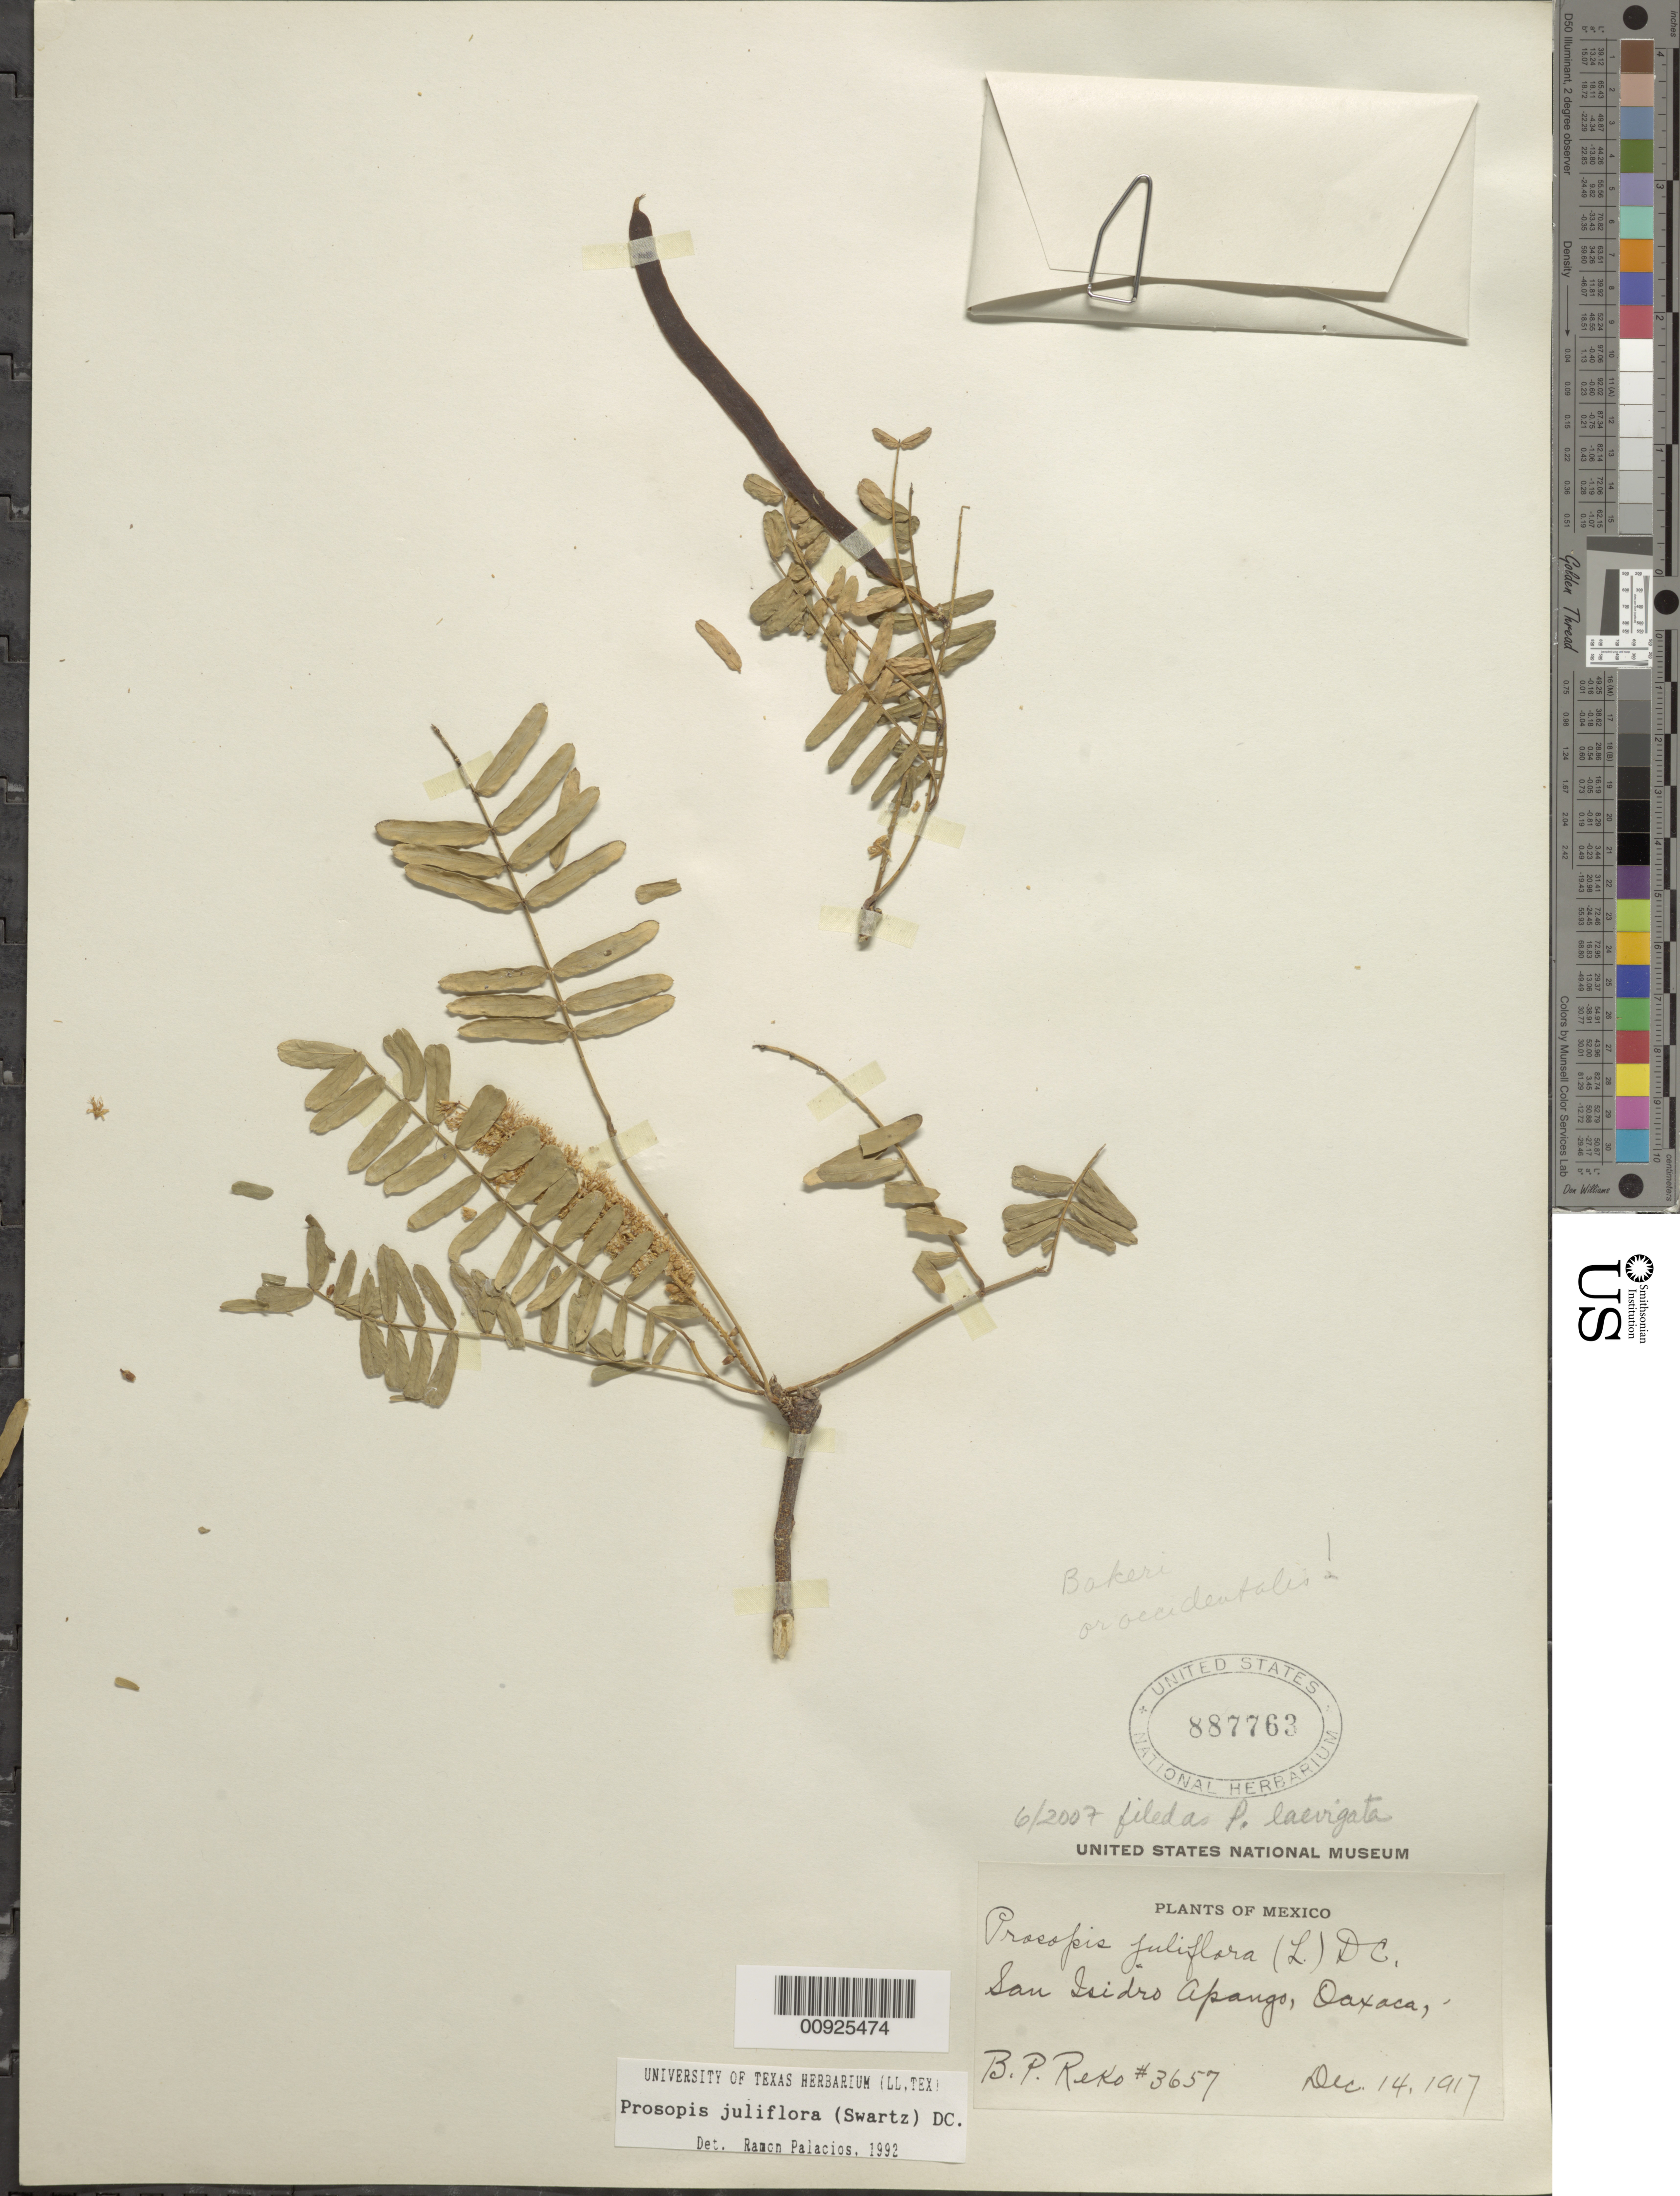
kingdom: Plantae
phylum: Tracheophyta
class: Magnoliopsida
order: Fabales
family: Fabaceae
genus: Neltuma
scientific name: Neltuma juliflora var. juliflora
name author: (Sw.) Raf.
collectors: B. P. Reko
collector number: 3657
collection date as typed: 14 Dec 1917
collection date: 1917-12-14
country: Mexico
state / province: Oaxaca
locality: San Isidro Apango, Oaxaca.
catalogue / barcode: US 887763